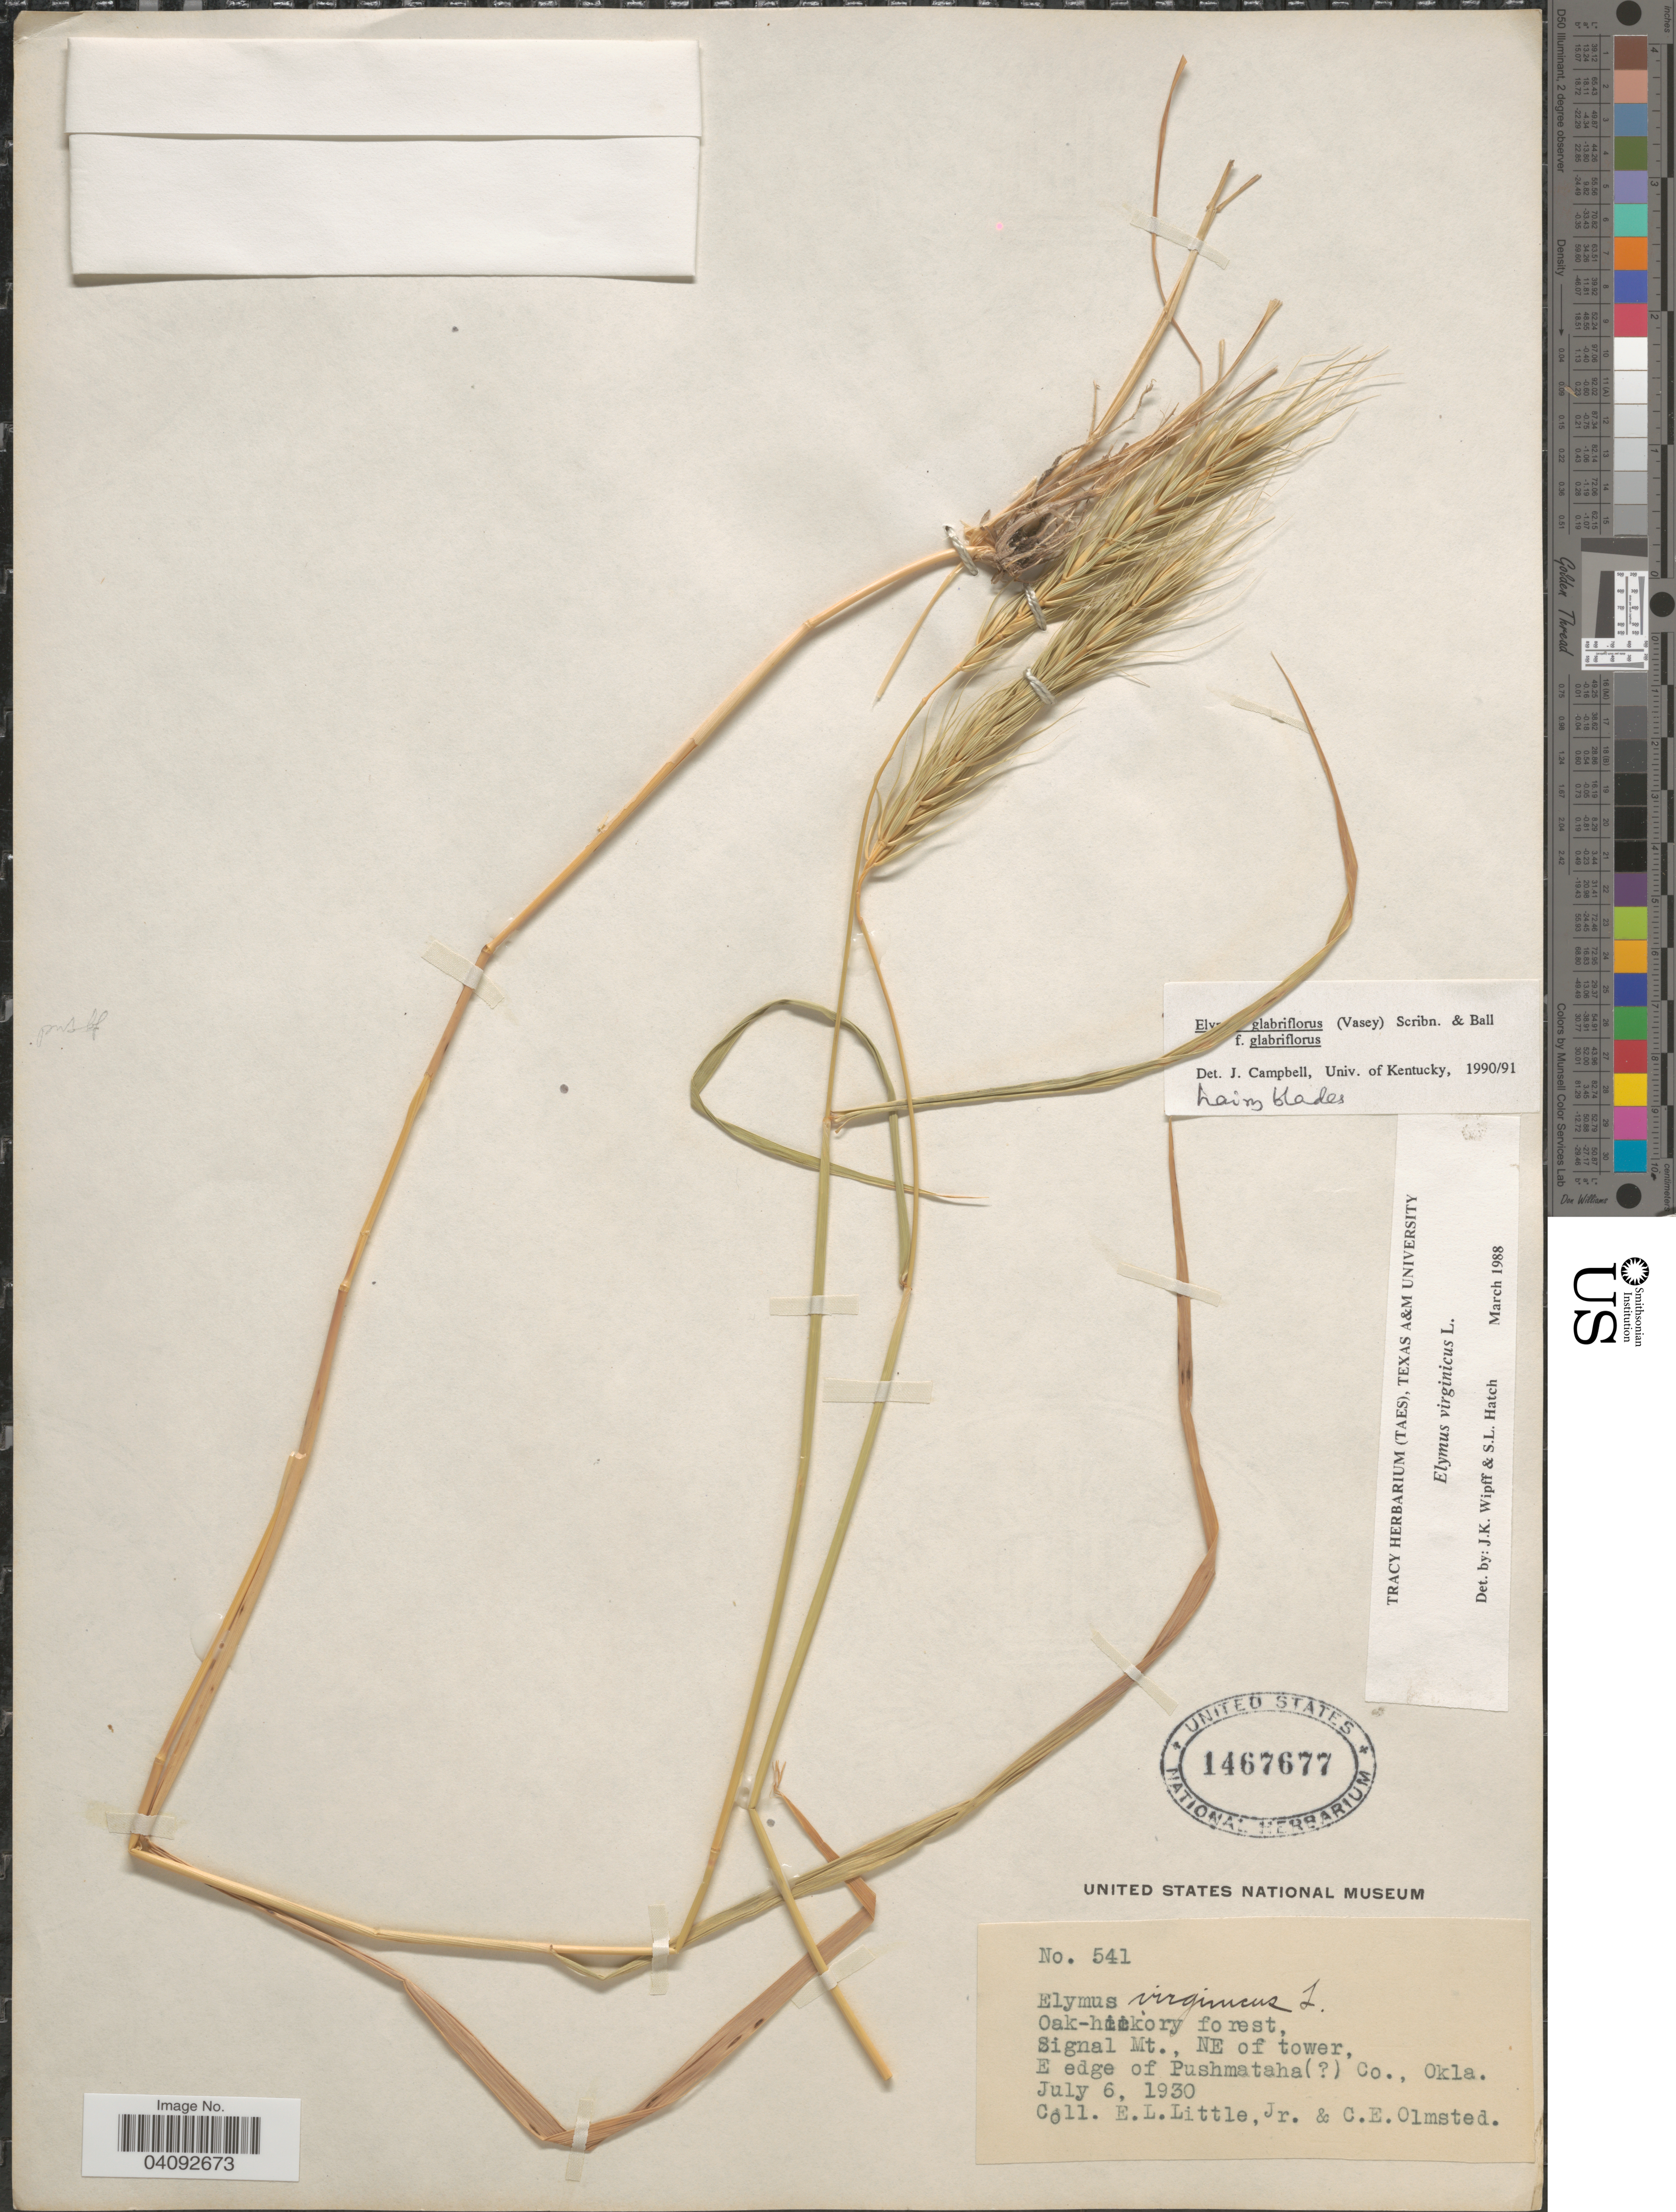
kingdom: Plantae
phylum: Tracheophyta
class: Liliopsida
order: Poales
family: Poaceae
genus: Elymus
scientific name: Elymus glabriflorus var. glabriflorus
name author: (Vasey ex L.H. Dewey) Scribn. & C.R. Ball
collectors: E. L. Little & C. Olmsted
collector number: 541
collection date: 1930-07-06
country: United States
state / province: Oklahoma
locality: E edge of Pushmataha Co.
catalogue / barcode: US 1467677